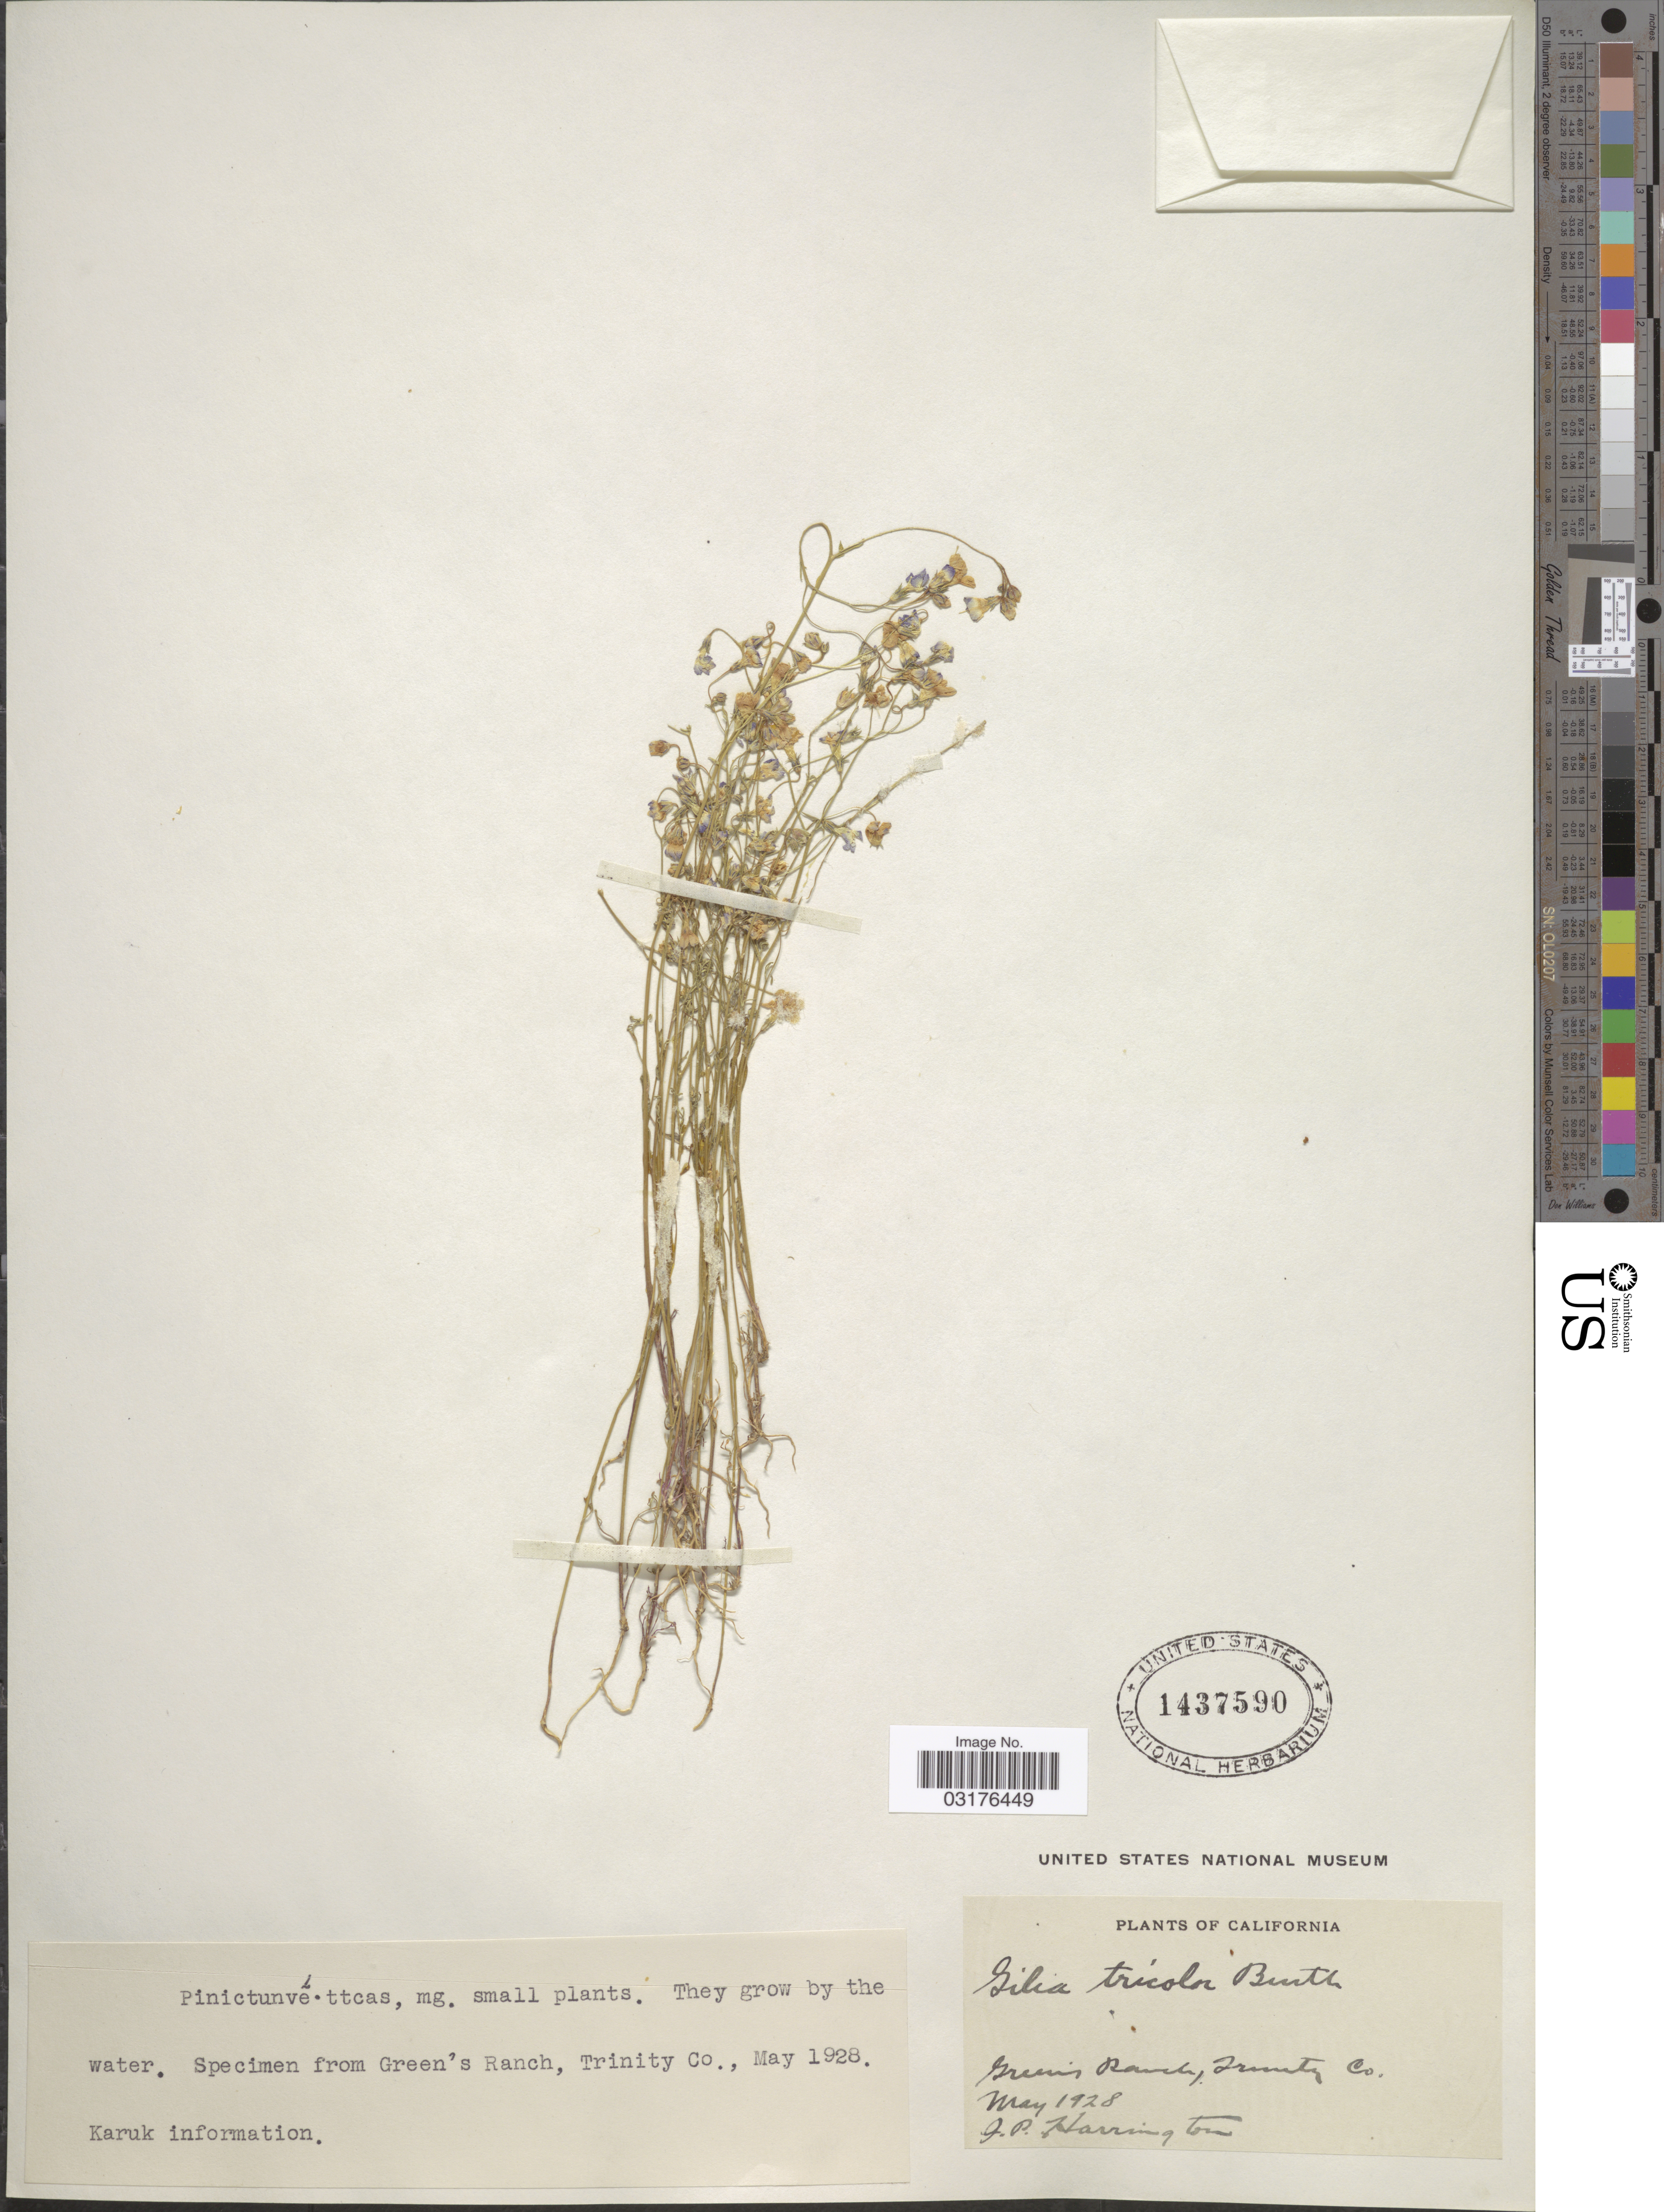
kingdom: Plantae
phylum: Tracheophyta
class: Magnoliopsida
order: Ericales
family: Polemoniaceae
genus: Gilia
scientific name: Gilia tricolor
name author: Benth.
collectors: J. Harrington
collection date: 1928-05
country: United States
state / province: California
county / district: Trinity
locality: Green's Ranch, Trinity Co.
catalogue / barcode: US 1437590